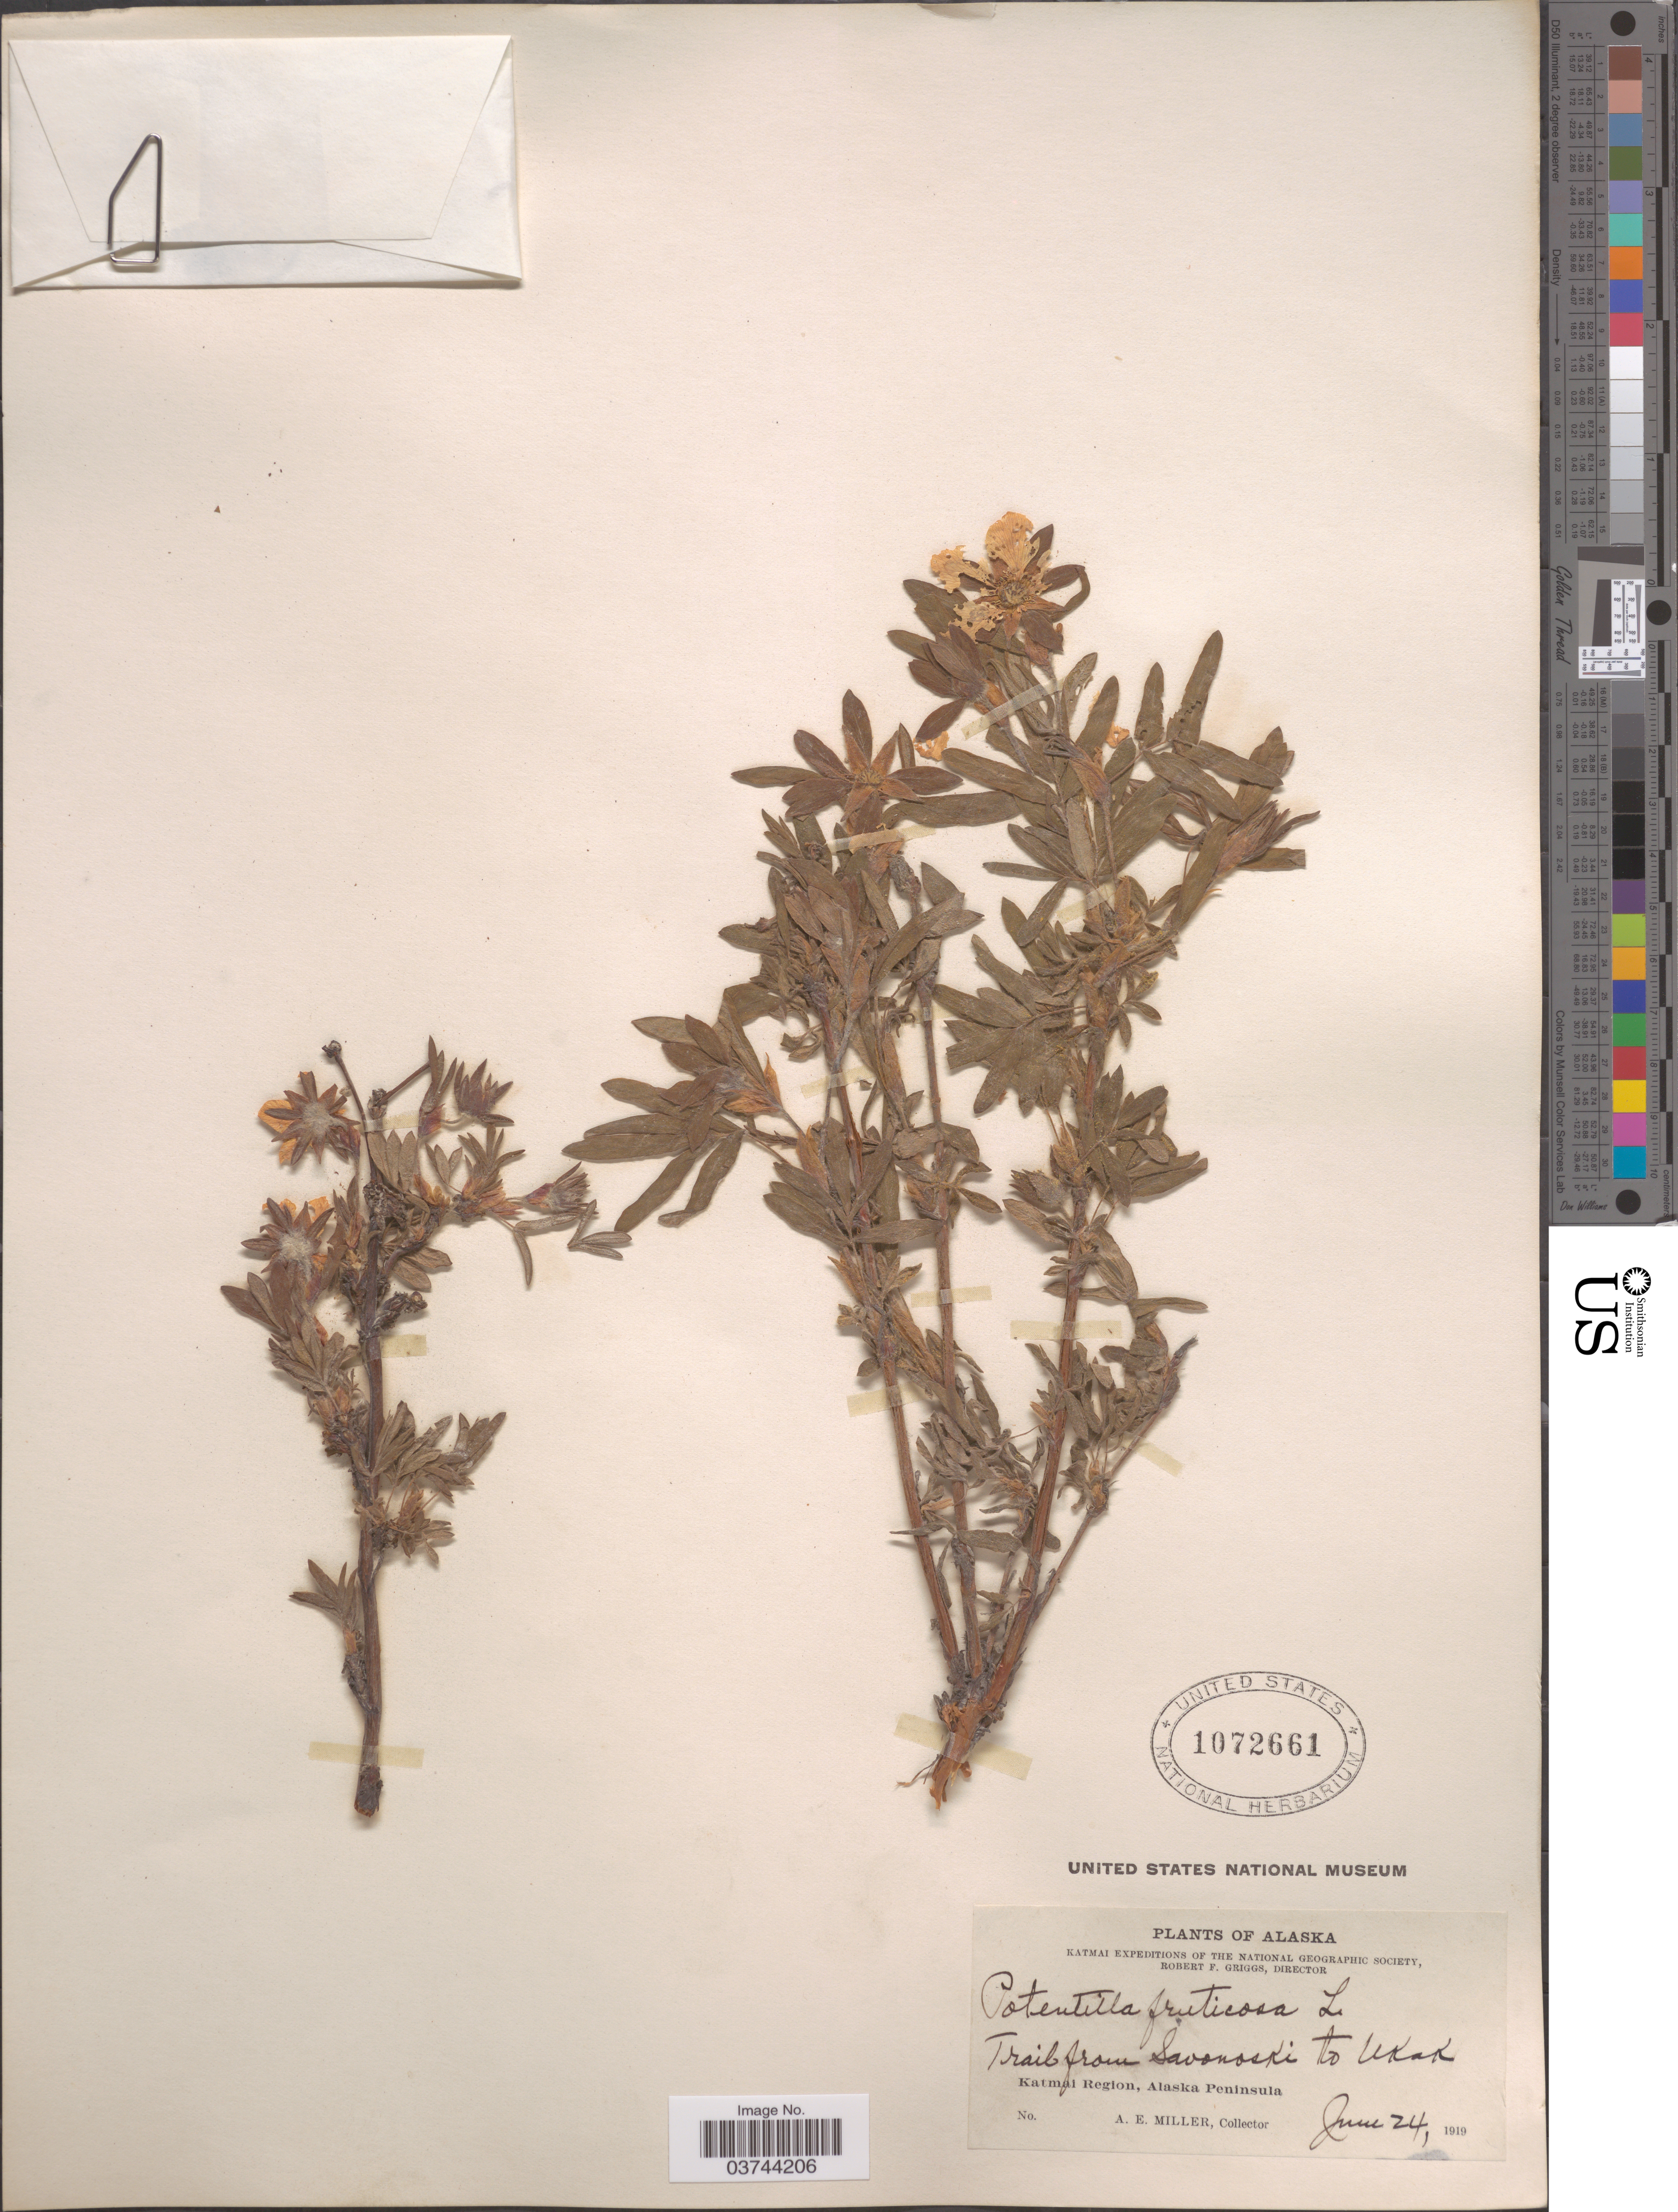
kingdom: Plantae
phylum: Tracheophyta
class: Magnoliopsida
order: Rosales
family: Rosaceae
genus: Dasiphora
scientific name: Dasiphora fruticosa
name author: (L.) Rydb.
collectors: A. E. Miller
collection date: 1919-06-24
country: United States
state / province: Alaska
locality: Trail from Savonoski to Ukak. Katmai Region, Alaska Peninsula.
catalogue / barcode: US 1072661